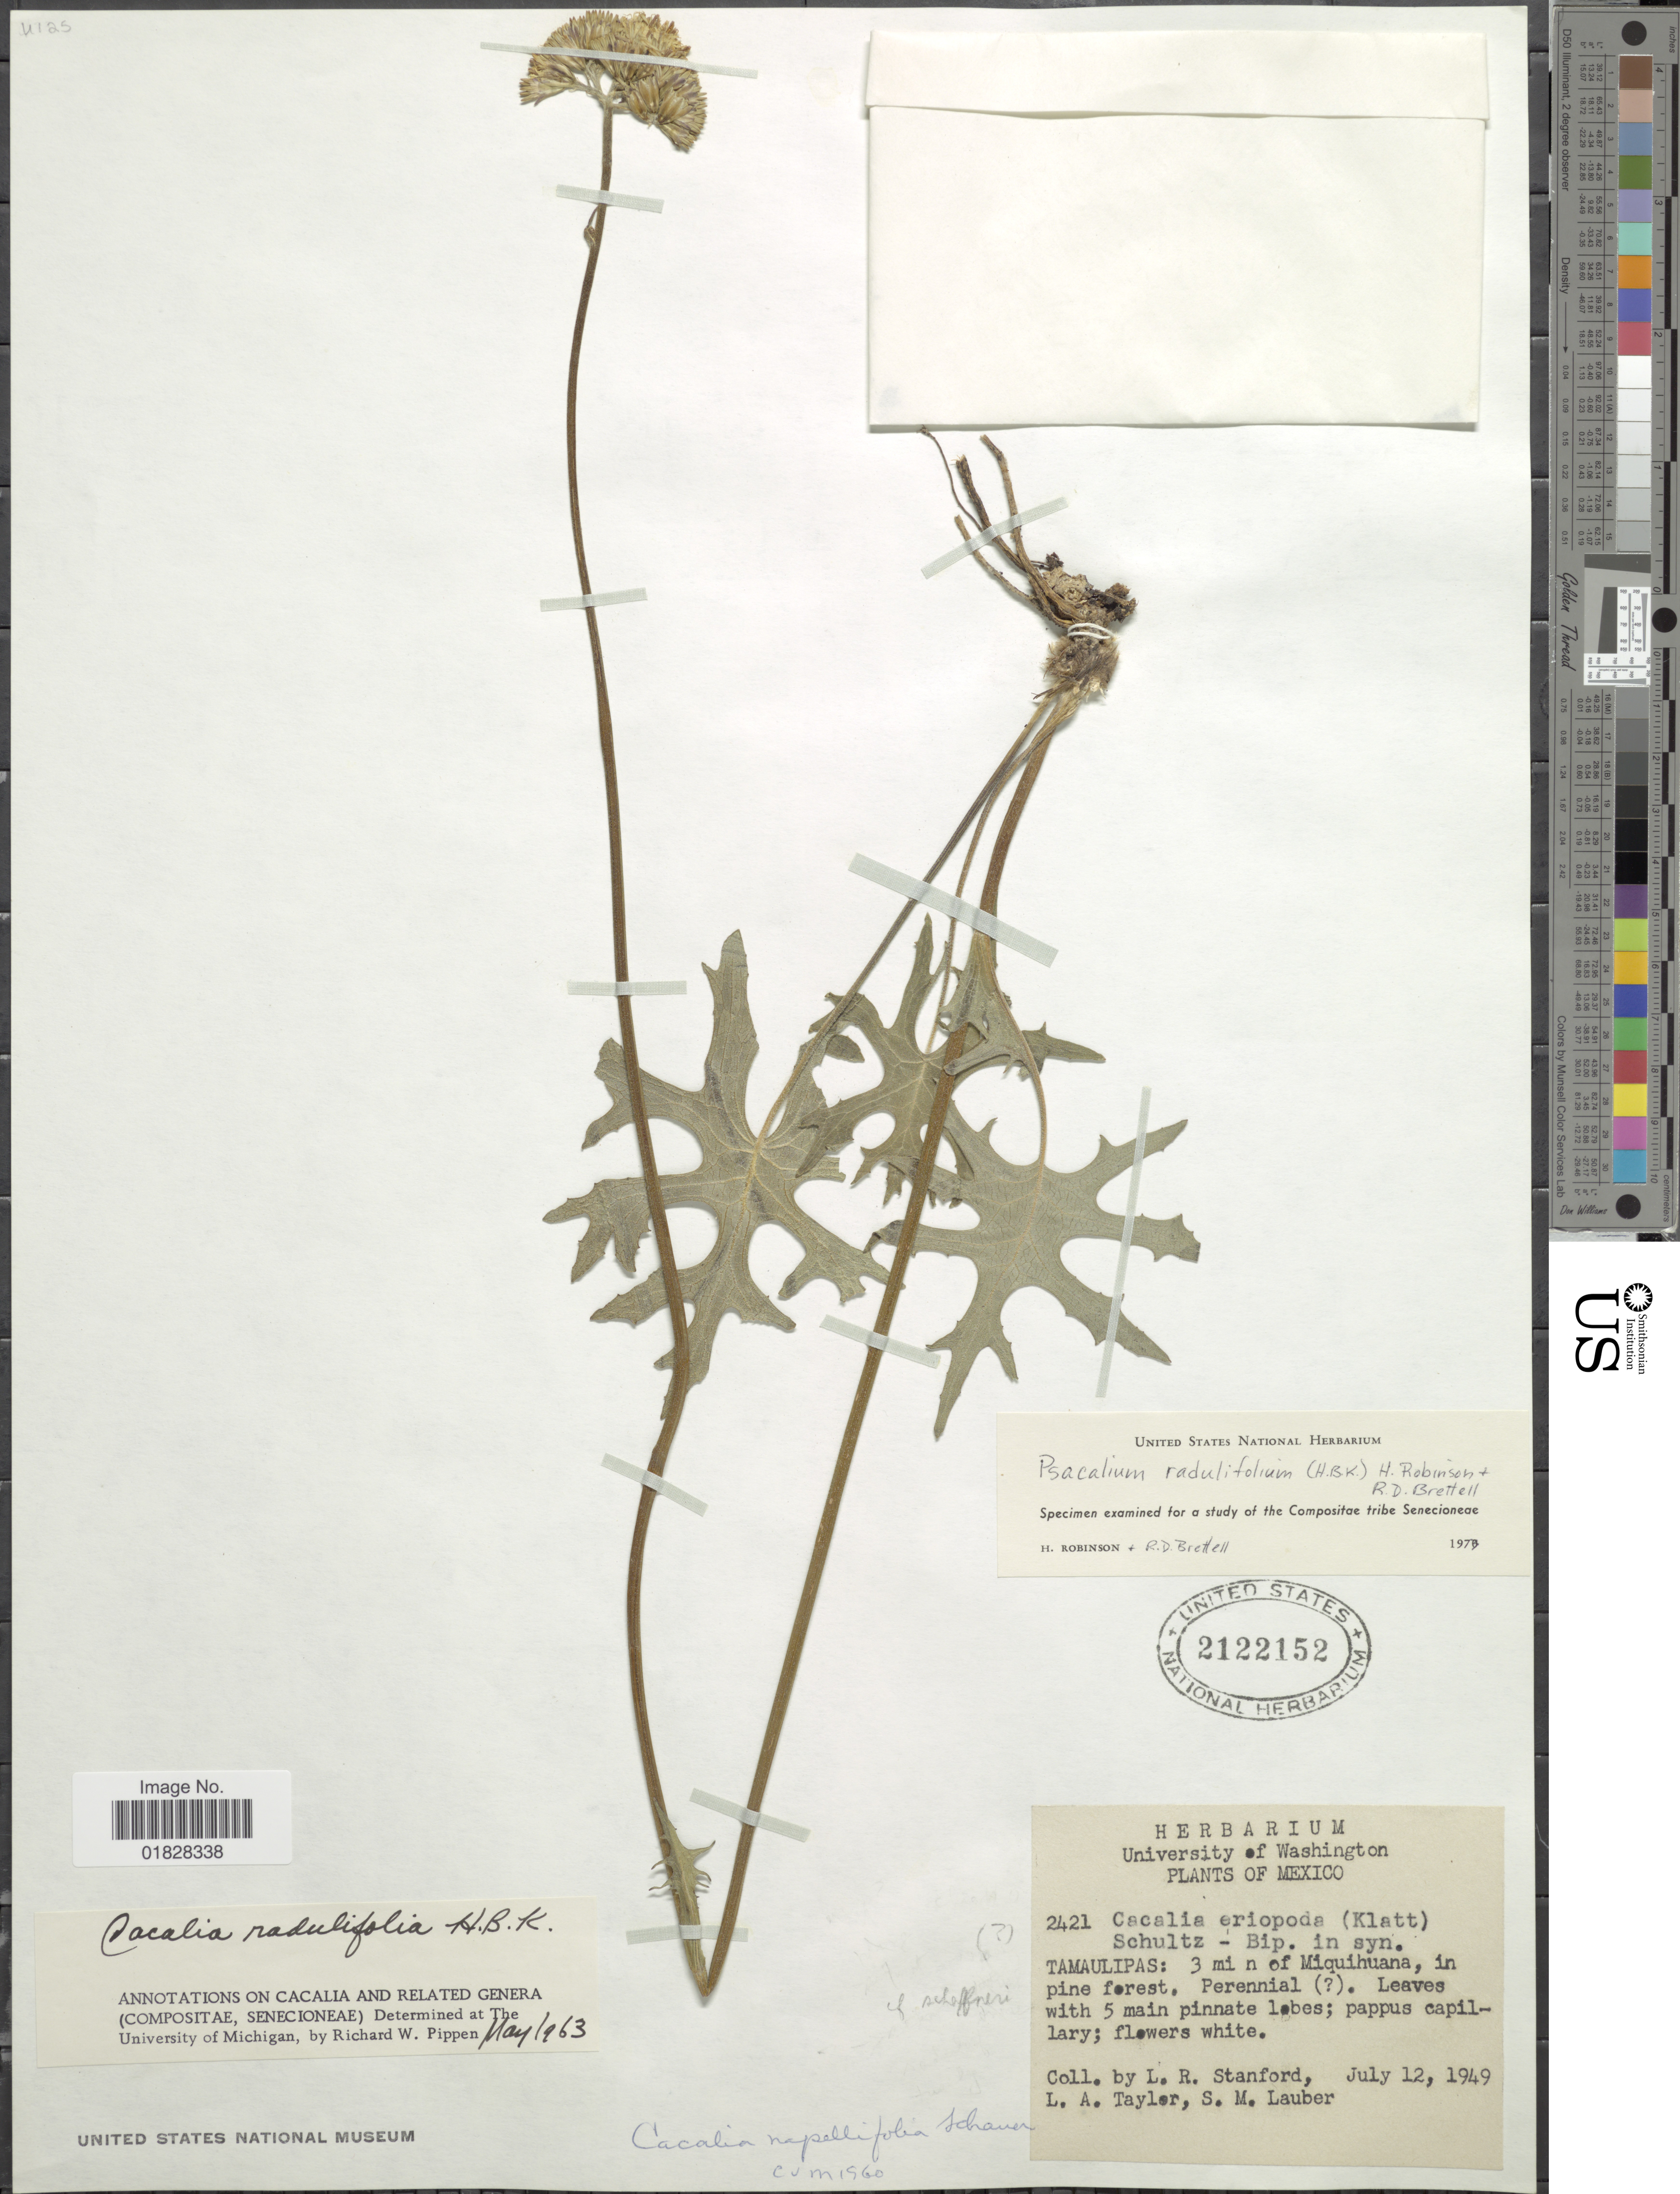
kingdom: Plantae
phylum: Tracheophyta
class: Magnoliopsida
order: Asterales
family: Asteraceae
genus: Psacalium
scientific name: Psacalium radulifolium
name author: (Kunth) H. Rob. & Brettell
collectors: L. R. Stanford, L. A. Taylor & S. M. Lauber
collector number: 2421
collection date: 1949-07-12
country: Mexico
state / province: Tamaulipas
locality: Tamaulipas: 3 mi n of Miquihuana, in pine forest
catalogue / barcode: US 2122152